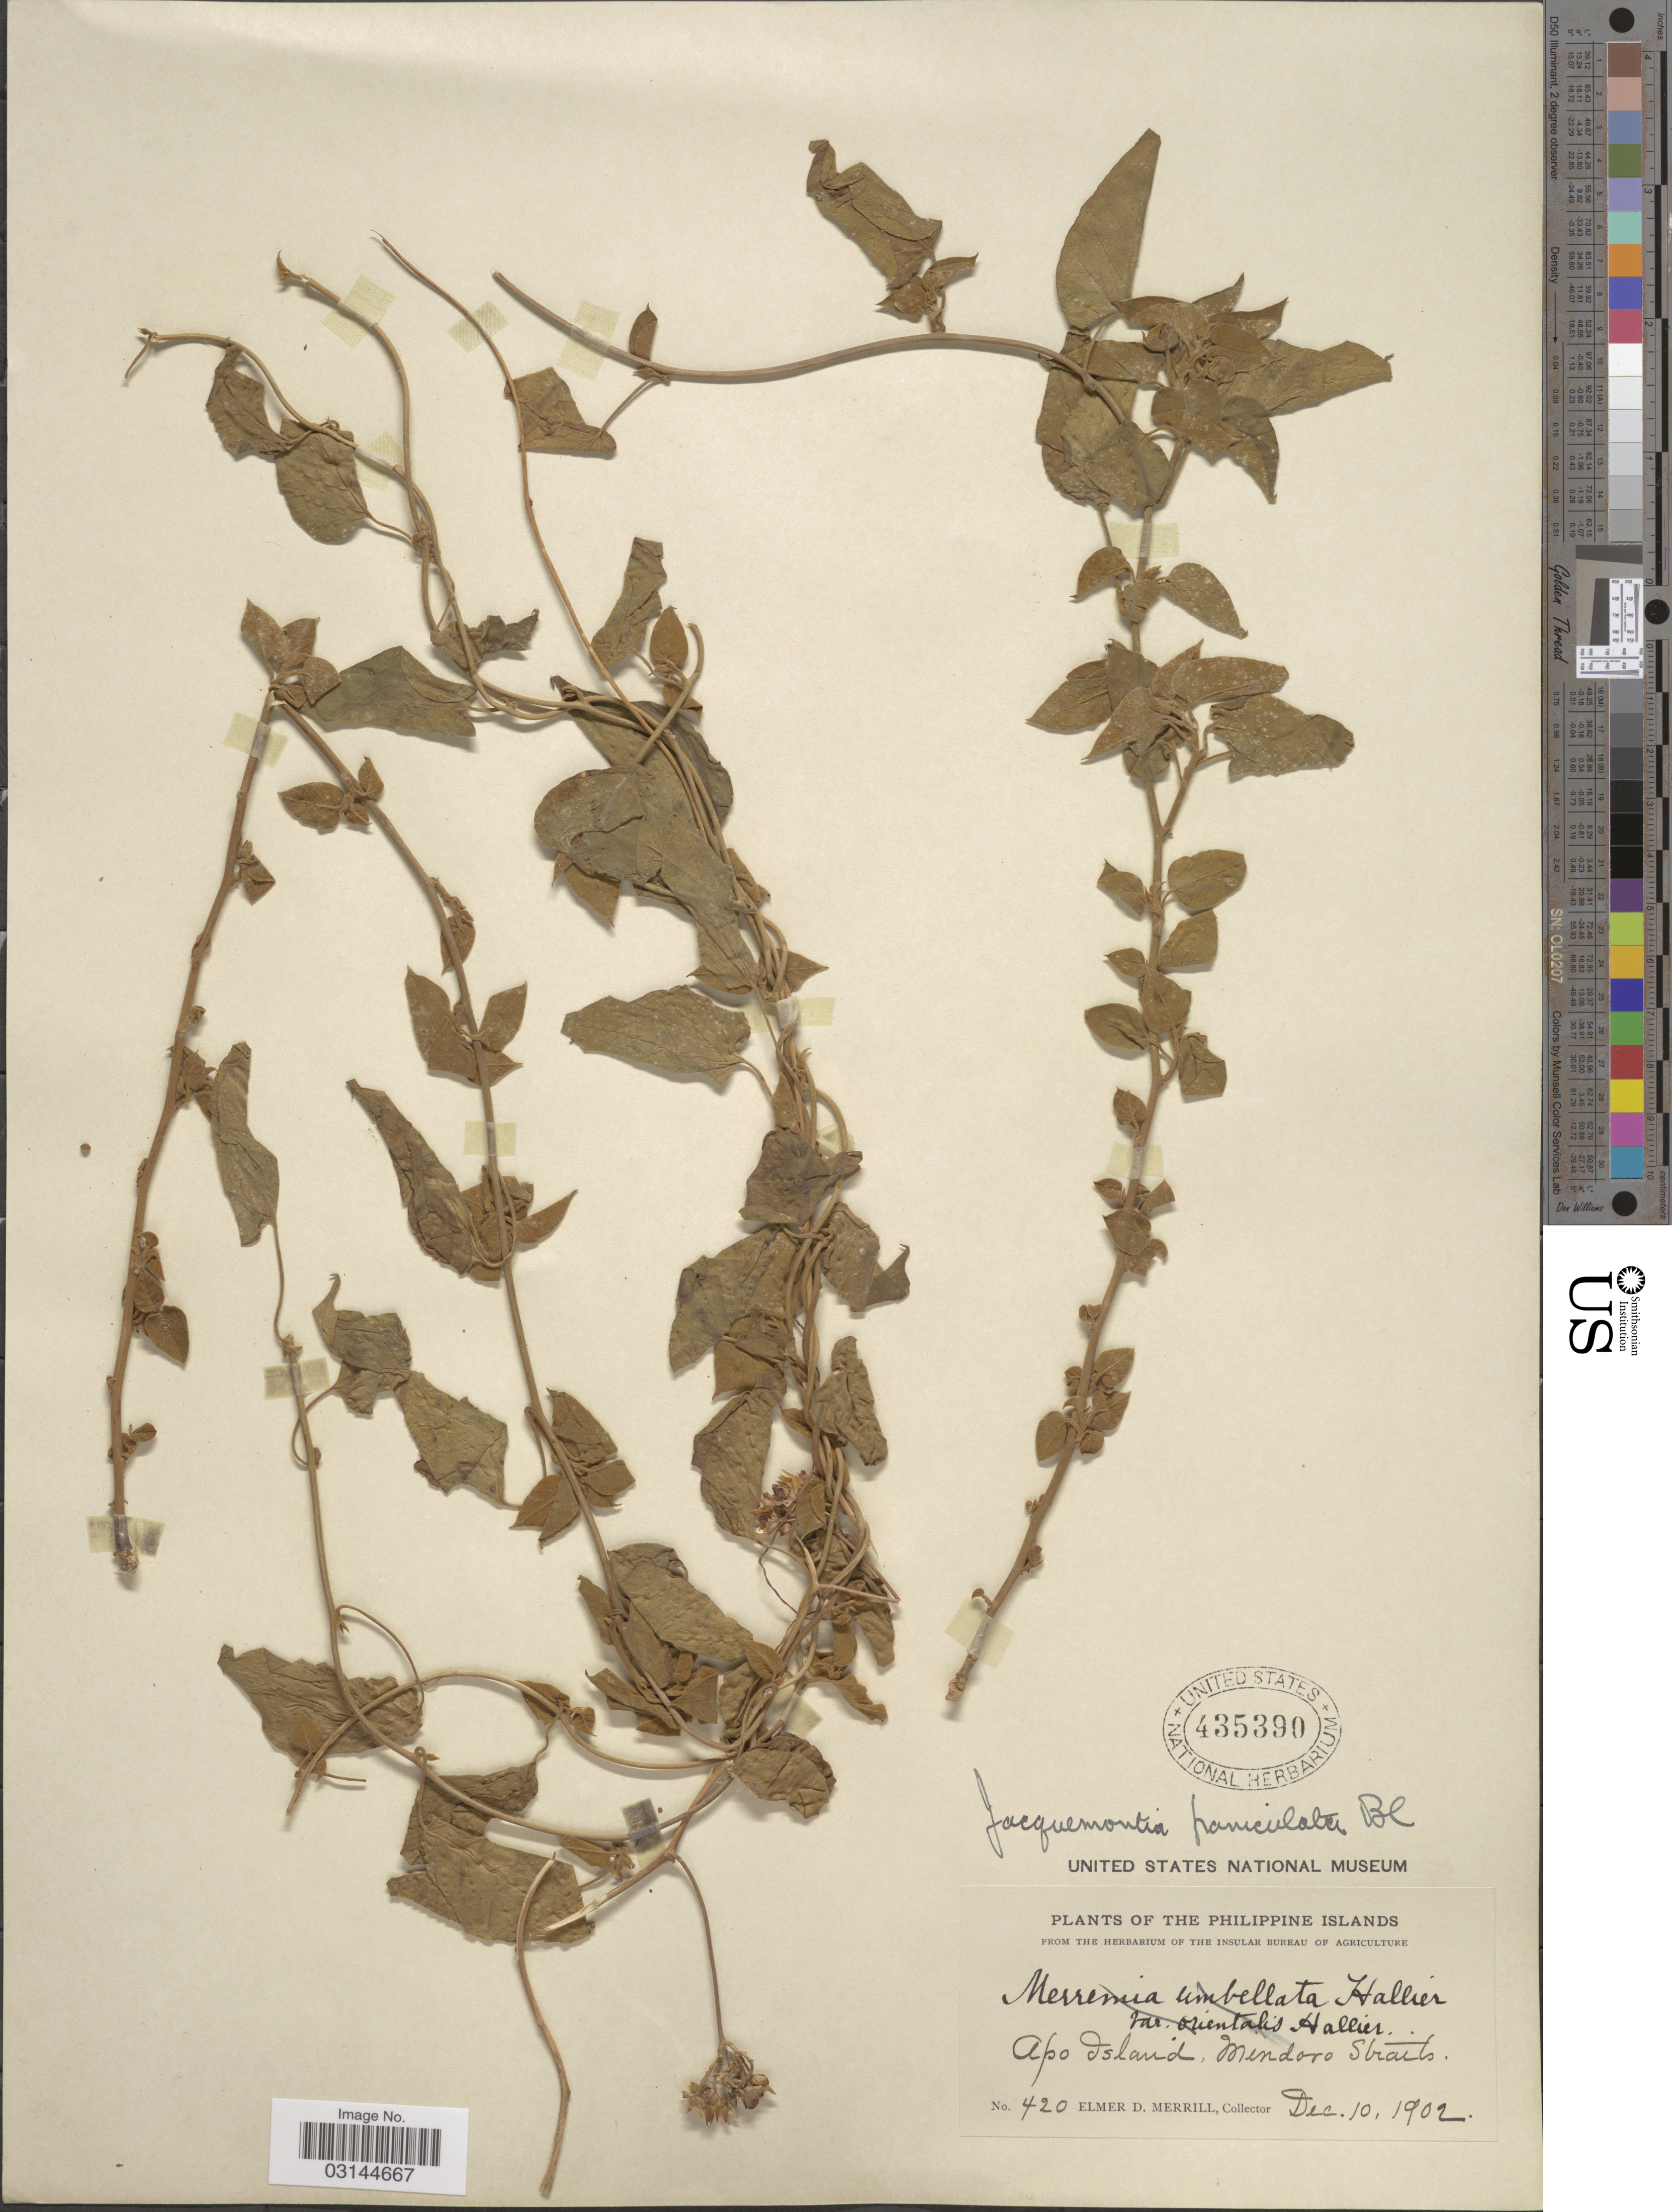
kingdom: Plantae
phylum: Tracheophyta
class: Magnoliopsida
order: Solanales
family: Convolvulaceae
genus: Jacquemontia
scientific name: Jacquemontia paniculata var. tomentosa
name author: (Warb.) Ooststr.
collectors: E. D. Merrill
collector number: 420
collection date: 1902-12-10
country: Philippines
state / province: Mimaropa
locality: Apo Island, Mindoro Straits.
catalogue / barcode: US 435390